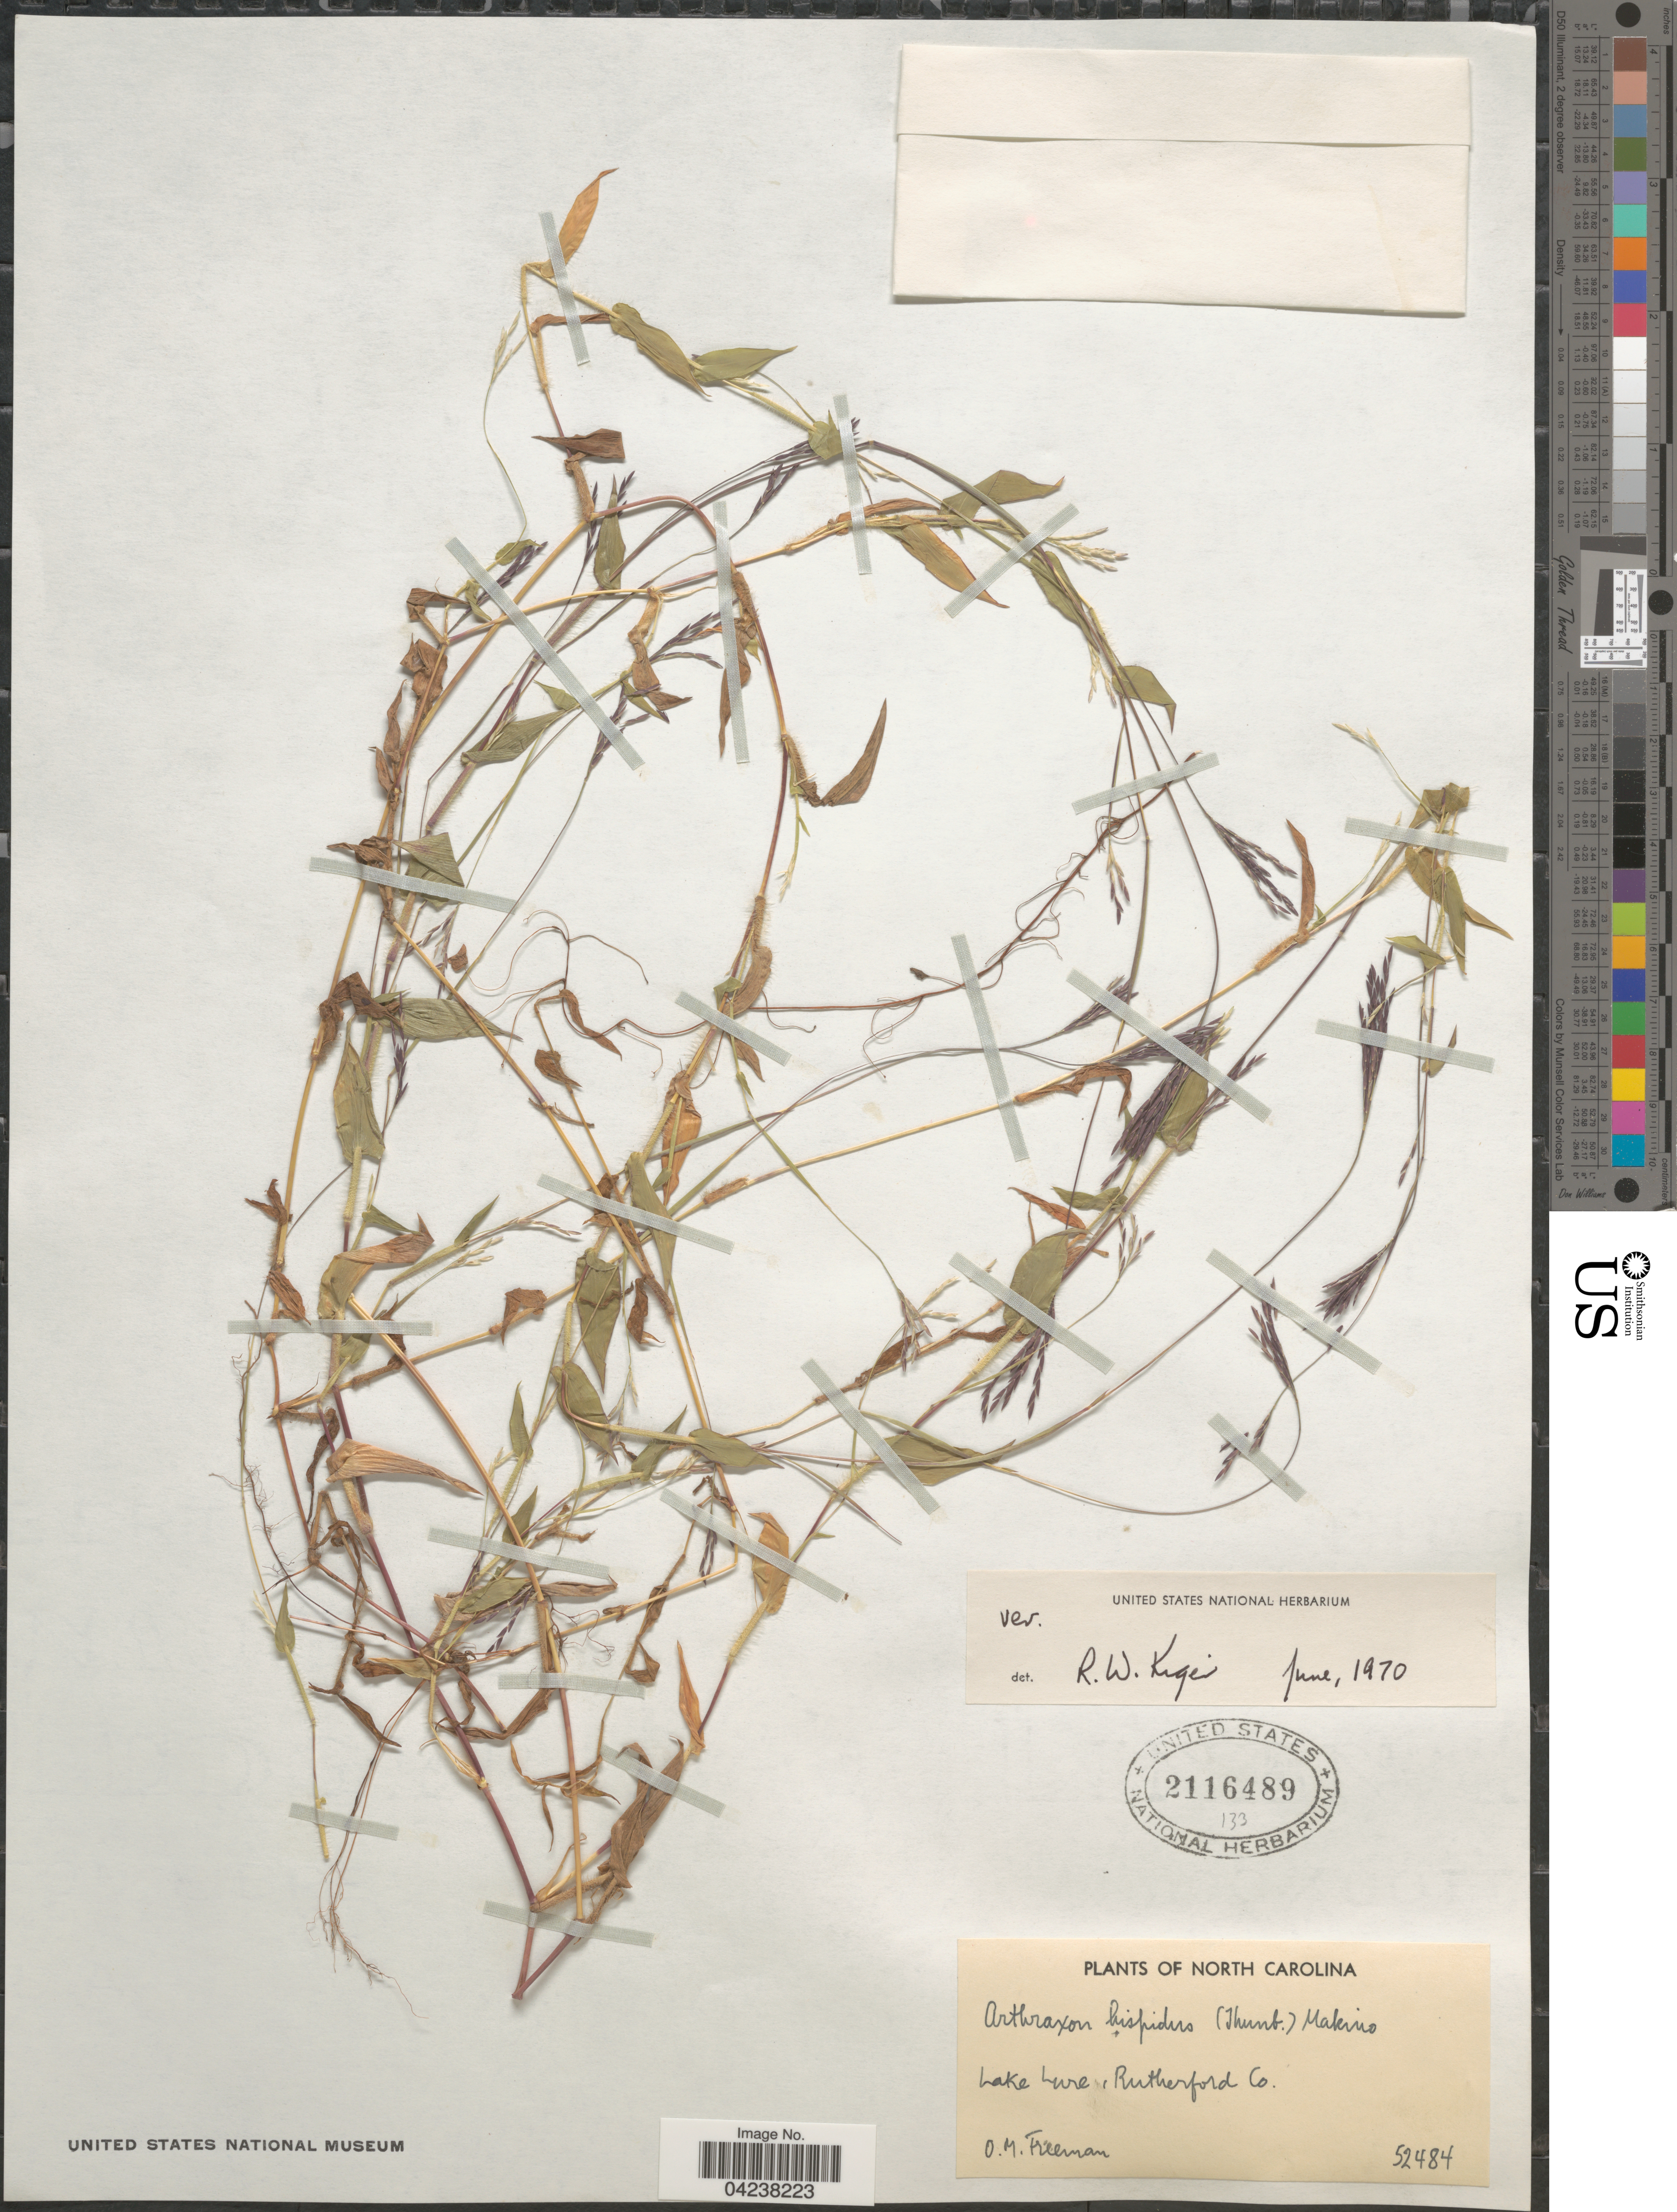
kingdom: Plantae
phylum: Tracheophyta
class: Liliopsida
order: Poales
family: Poaceae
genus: Arthraxon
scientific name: Arthraxon hispidus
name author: (Thunb.) Makino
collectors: O. Freeman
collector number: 52484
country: United States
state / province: North Carolina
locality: Lake Lure, Rutherford Co.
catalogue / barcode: US 2116489